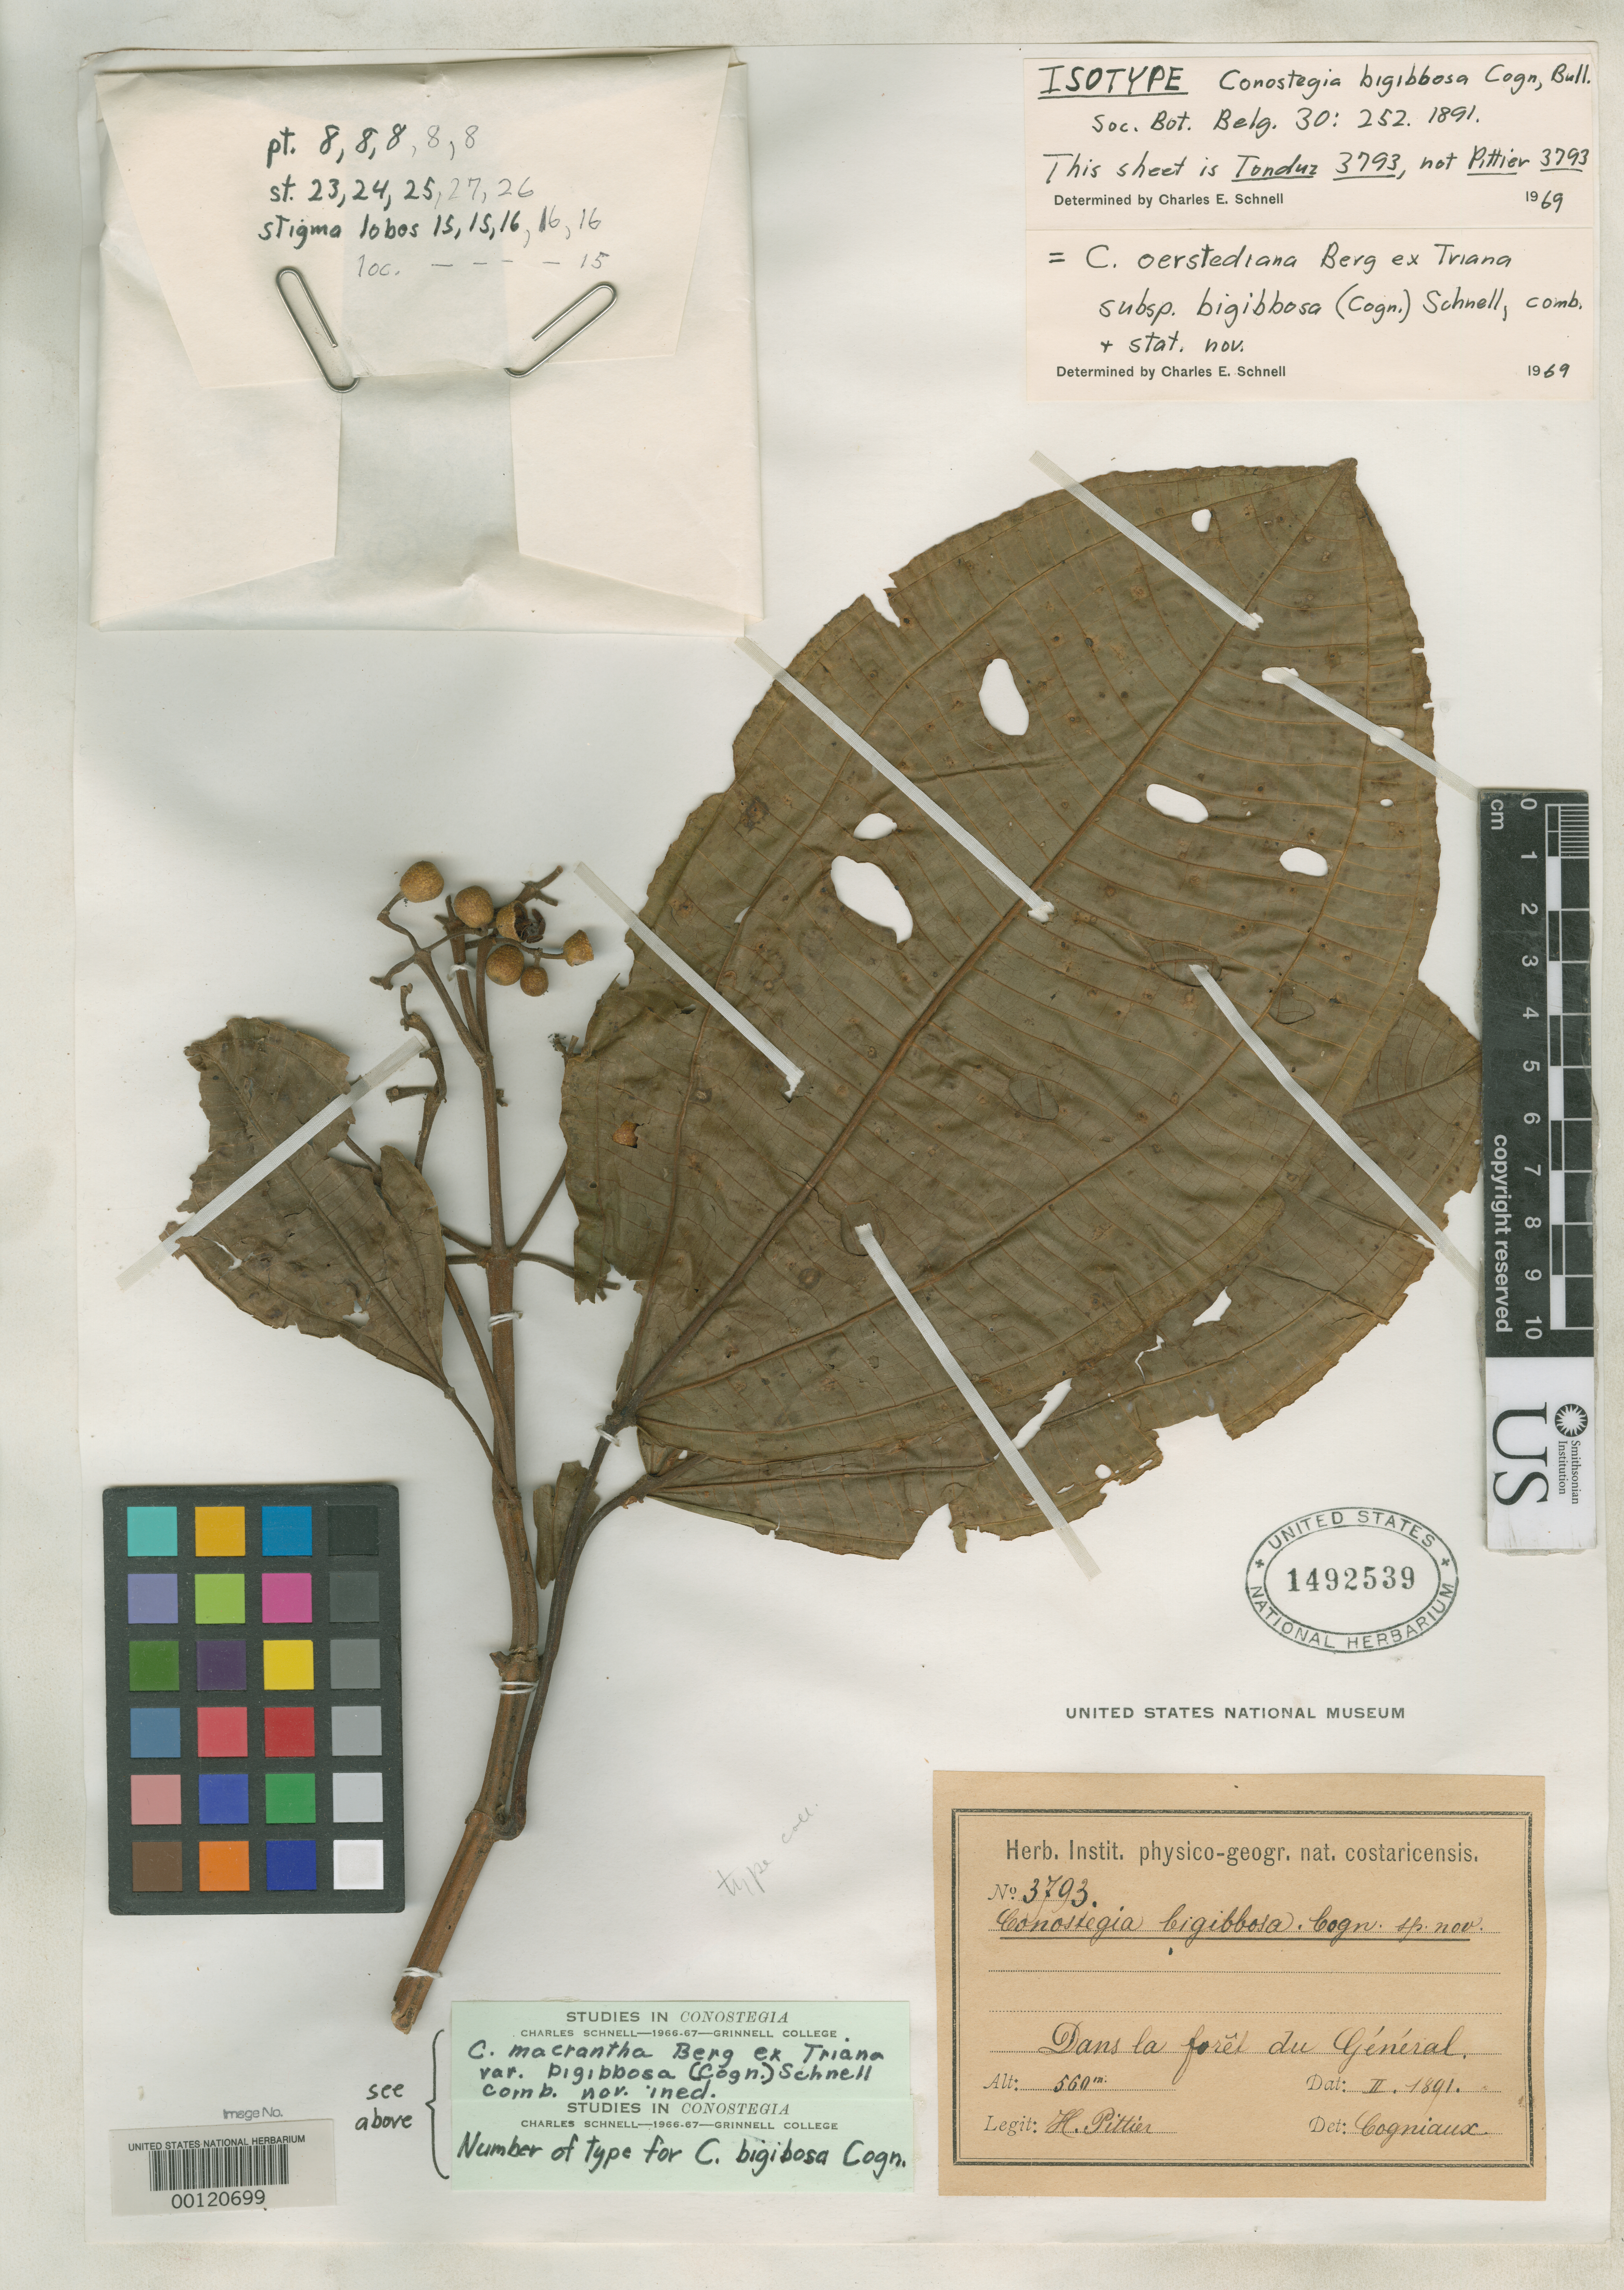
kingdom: Plantae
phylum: Tracheophyta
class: Magnoliopsida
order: Myrtales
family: Melastomataceae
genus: Conostegia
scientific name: Conostegia bigibbosa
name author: Cogn.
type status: Isotype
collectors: H. F. Pittier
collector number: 3793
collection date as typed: Feb 1891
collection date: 1891-02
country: Costa Rica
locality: Foret du General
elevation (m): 560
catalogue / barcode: US 1492539